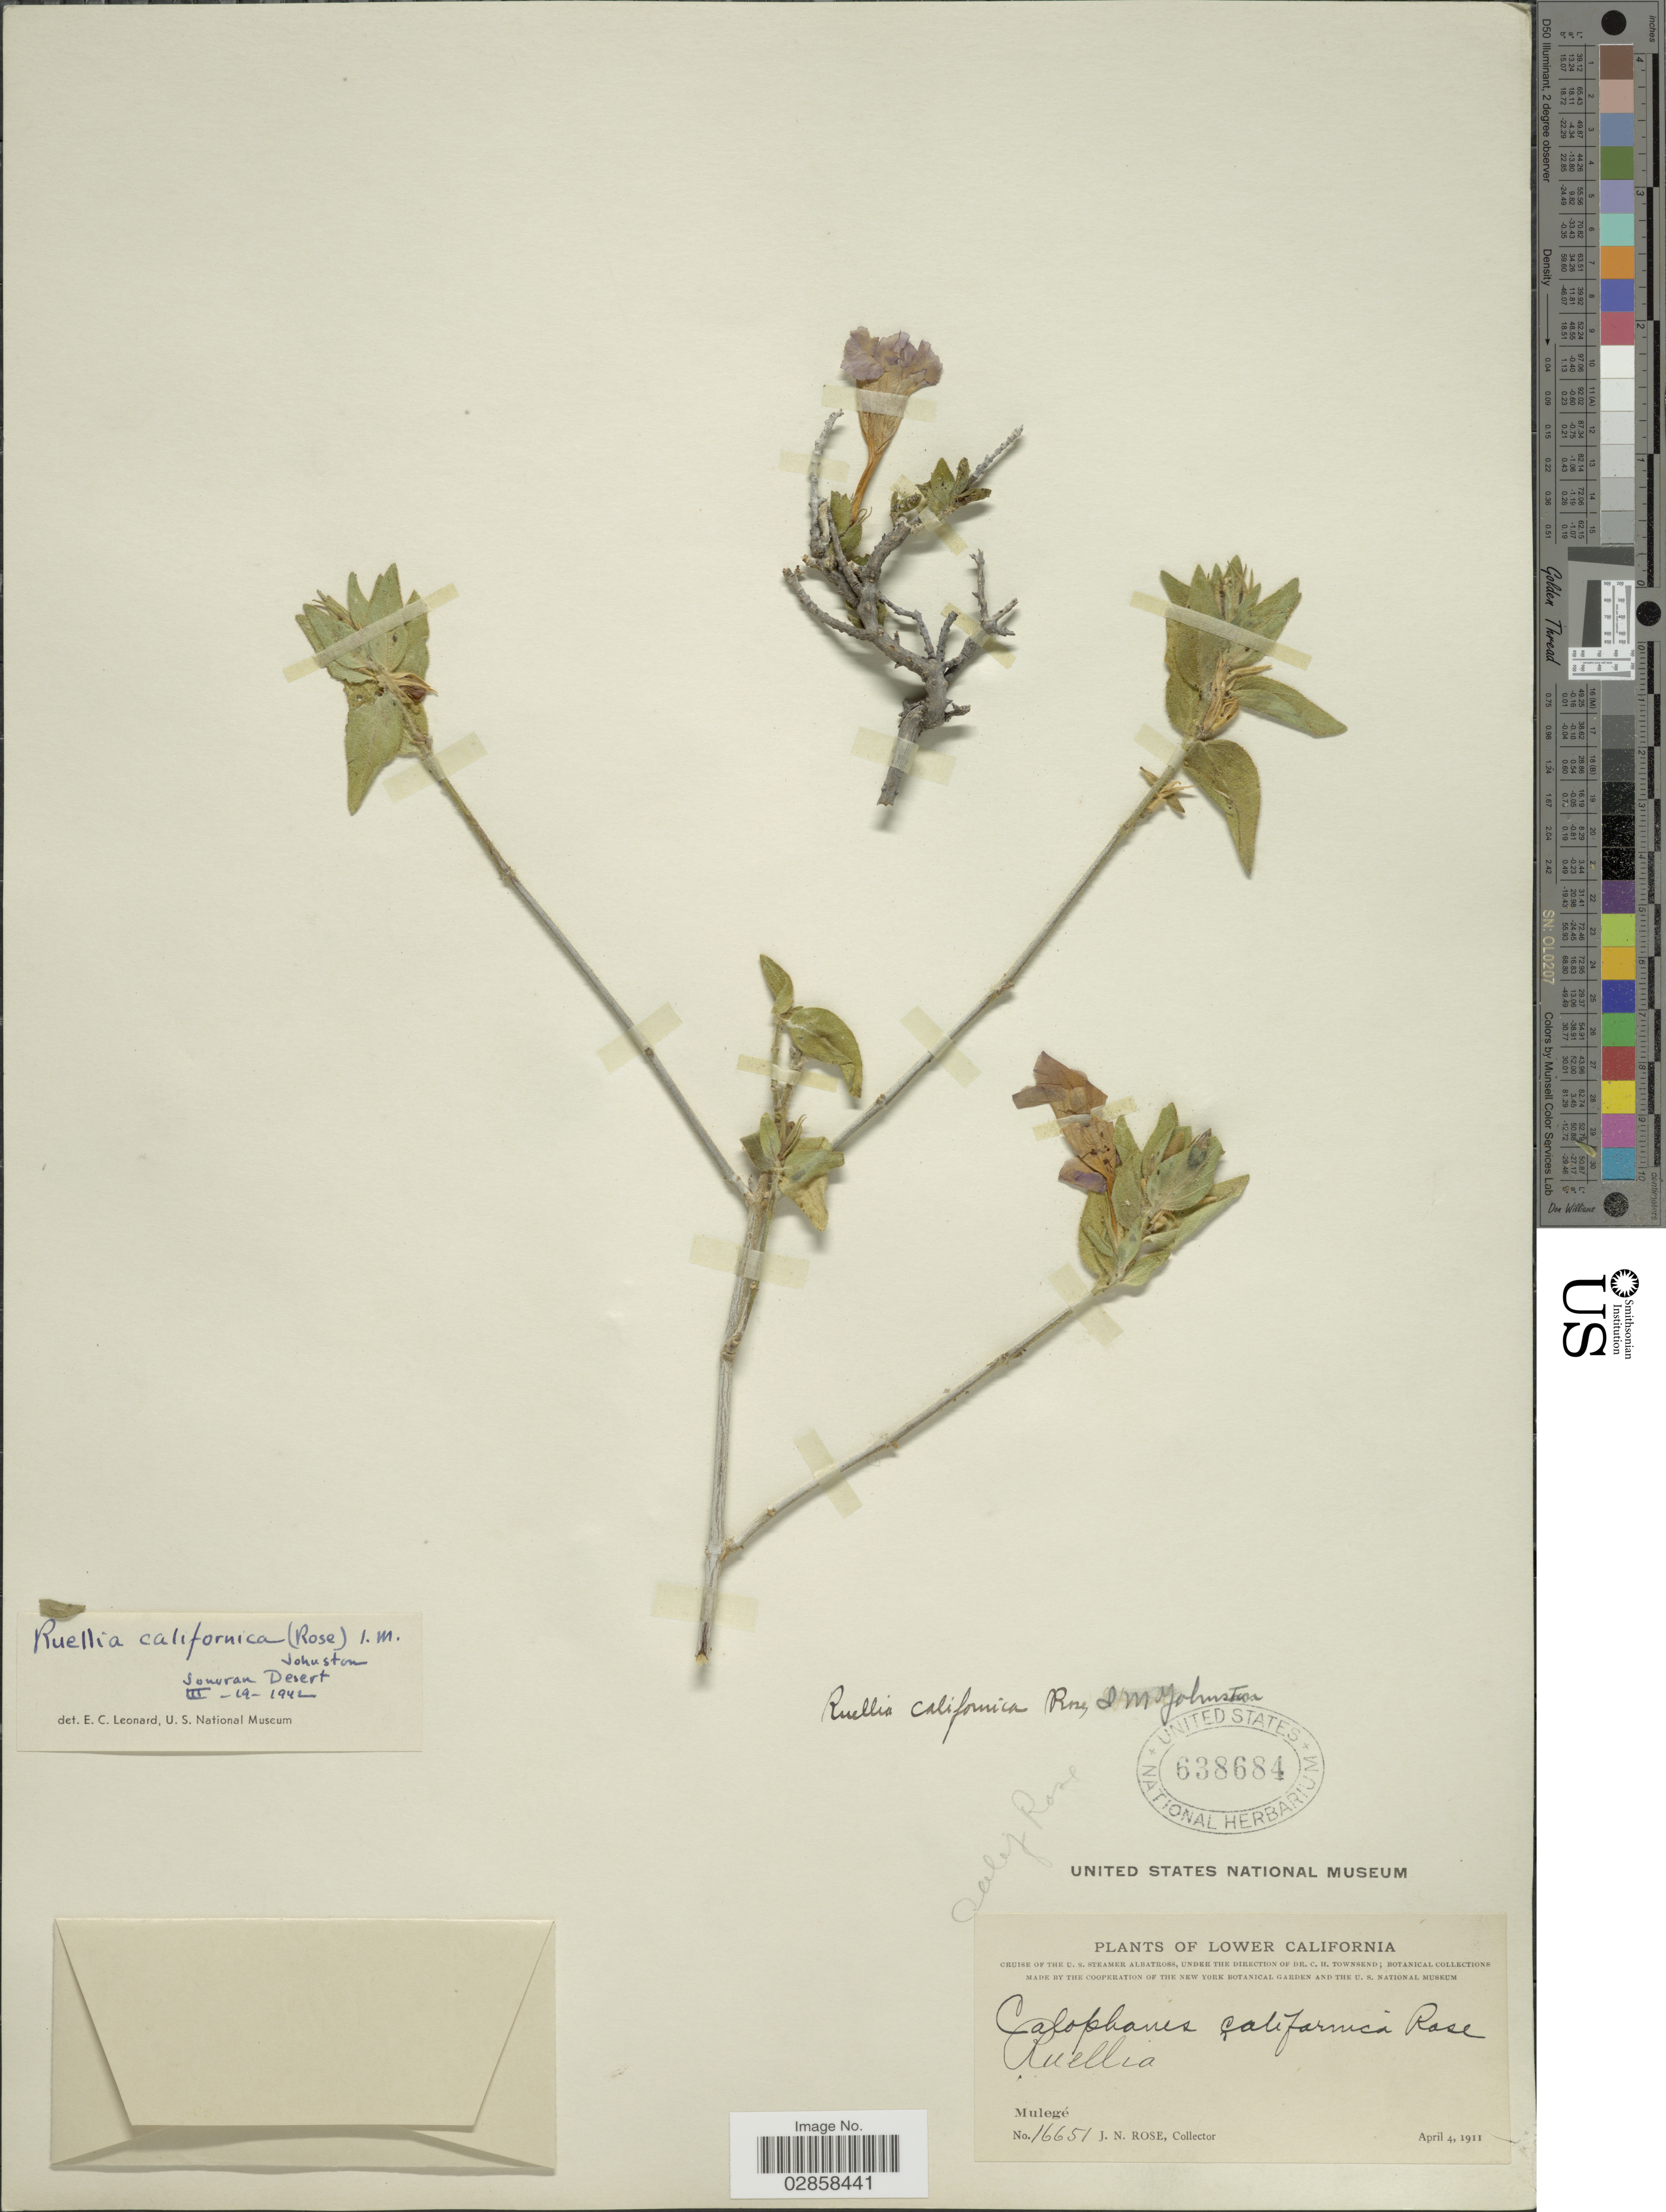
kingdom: Plantae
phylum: Tracheophyta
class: Magnoliopsida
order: Lamiales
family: Acanthaceae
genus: Ruellia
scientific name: Ruellia californica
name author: (Rose) I.M. Johnst.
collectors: J. N. Rose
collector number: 16651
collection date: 1911-04-04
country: Mexico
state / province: Baja California Sur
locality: Lower California. Mulegé.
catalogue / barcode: US 638684